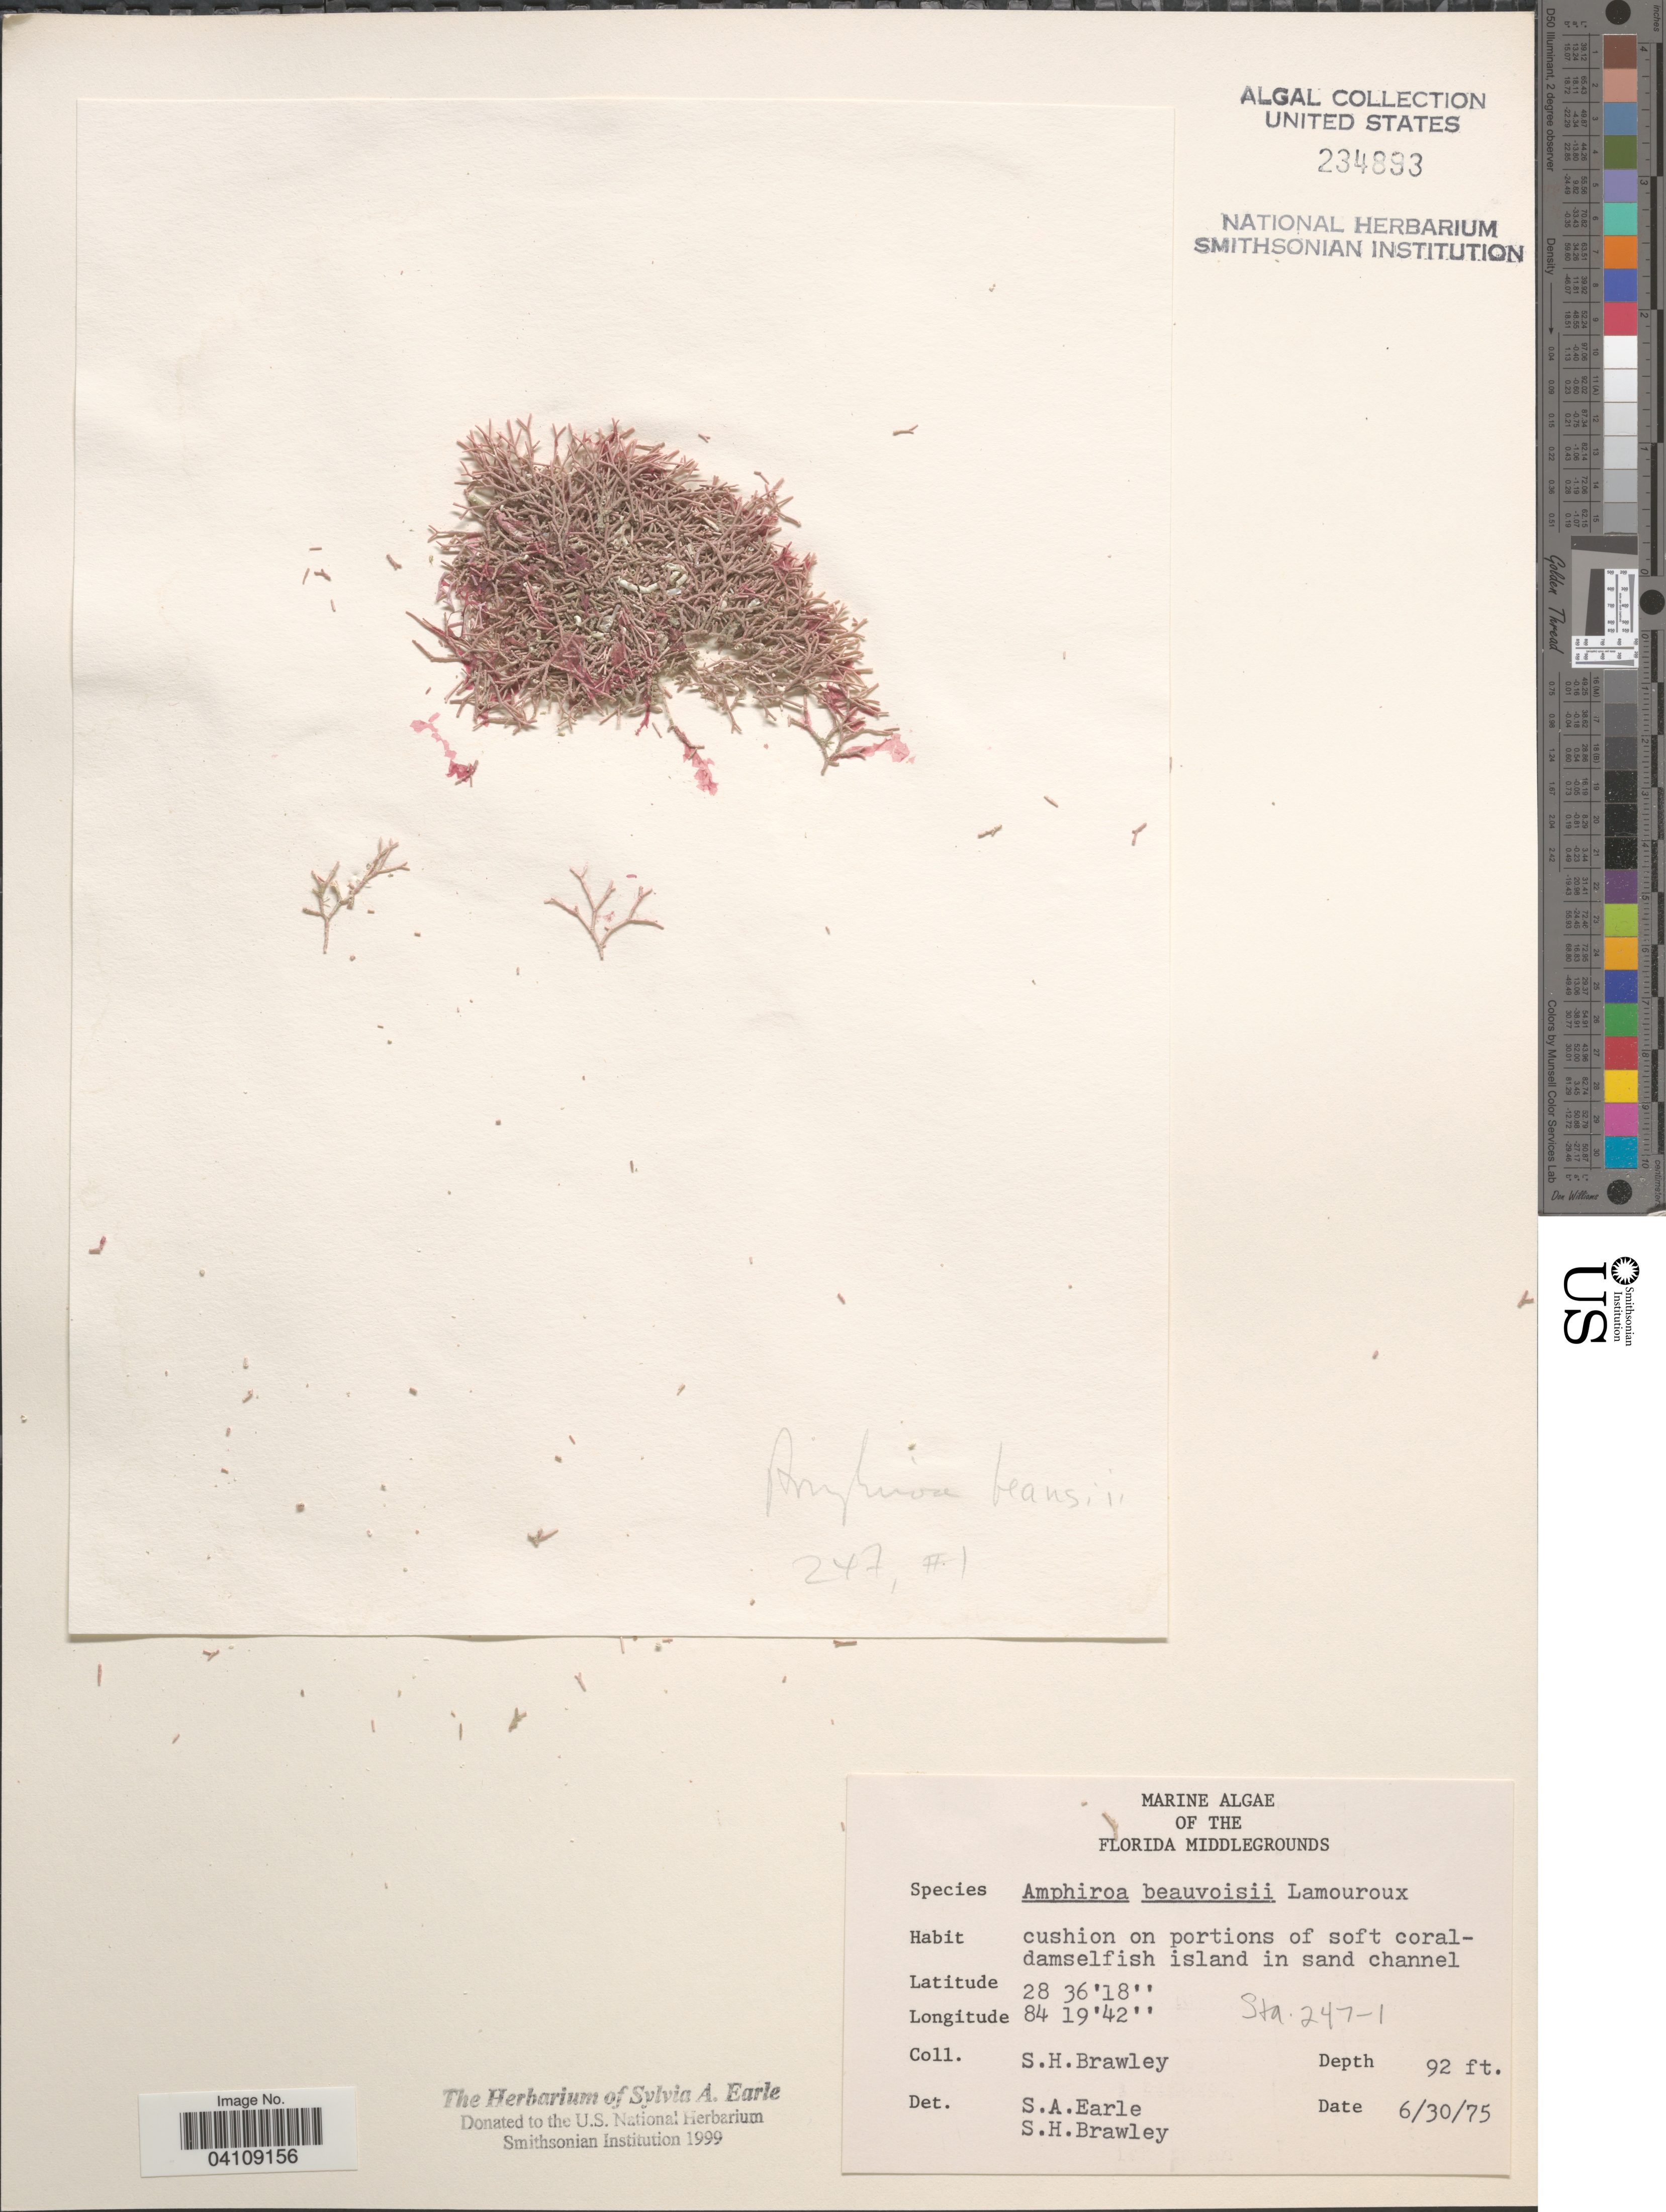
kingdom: Plantae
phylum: Rhodophyta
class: Florideophyceae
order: Corallinales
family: Lithophyllaceae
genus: Amphiroa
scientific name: Amphiroa beauvoisii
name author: J.V.Lamouroux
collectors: S. Brawley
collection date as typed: Transcribed d/m/y: 30/6/75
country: United States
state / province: Florida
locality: Florida Middlegrounds. Sta. 247-1 [unsure placement]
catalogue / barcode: US 234893